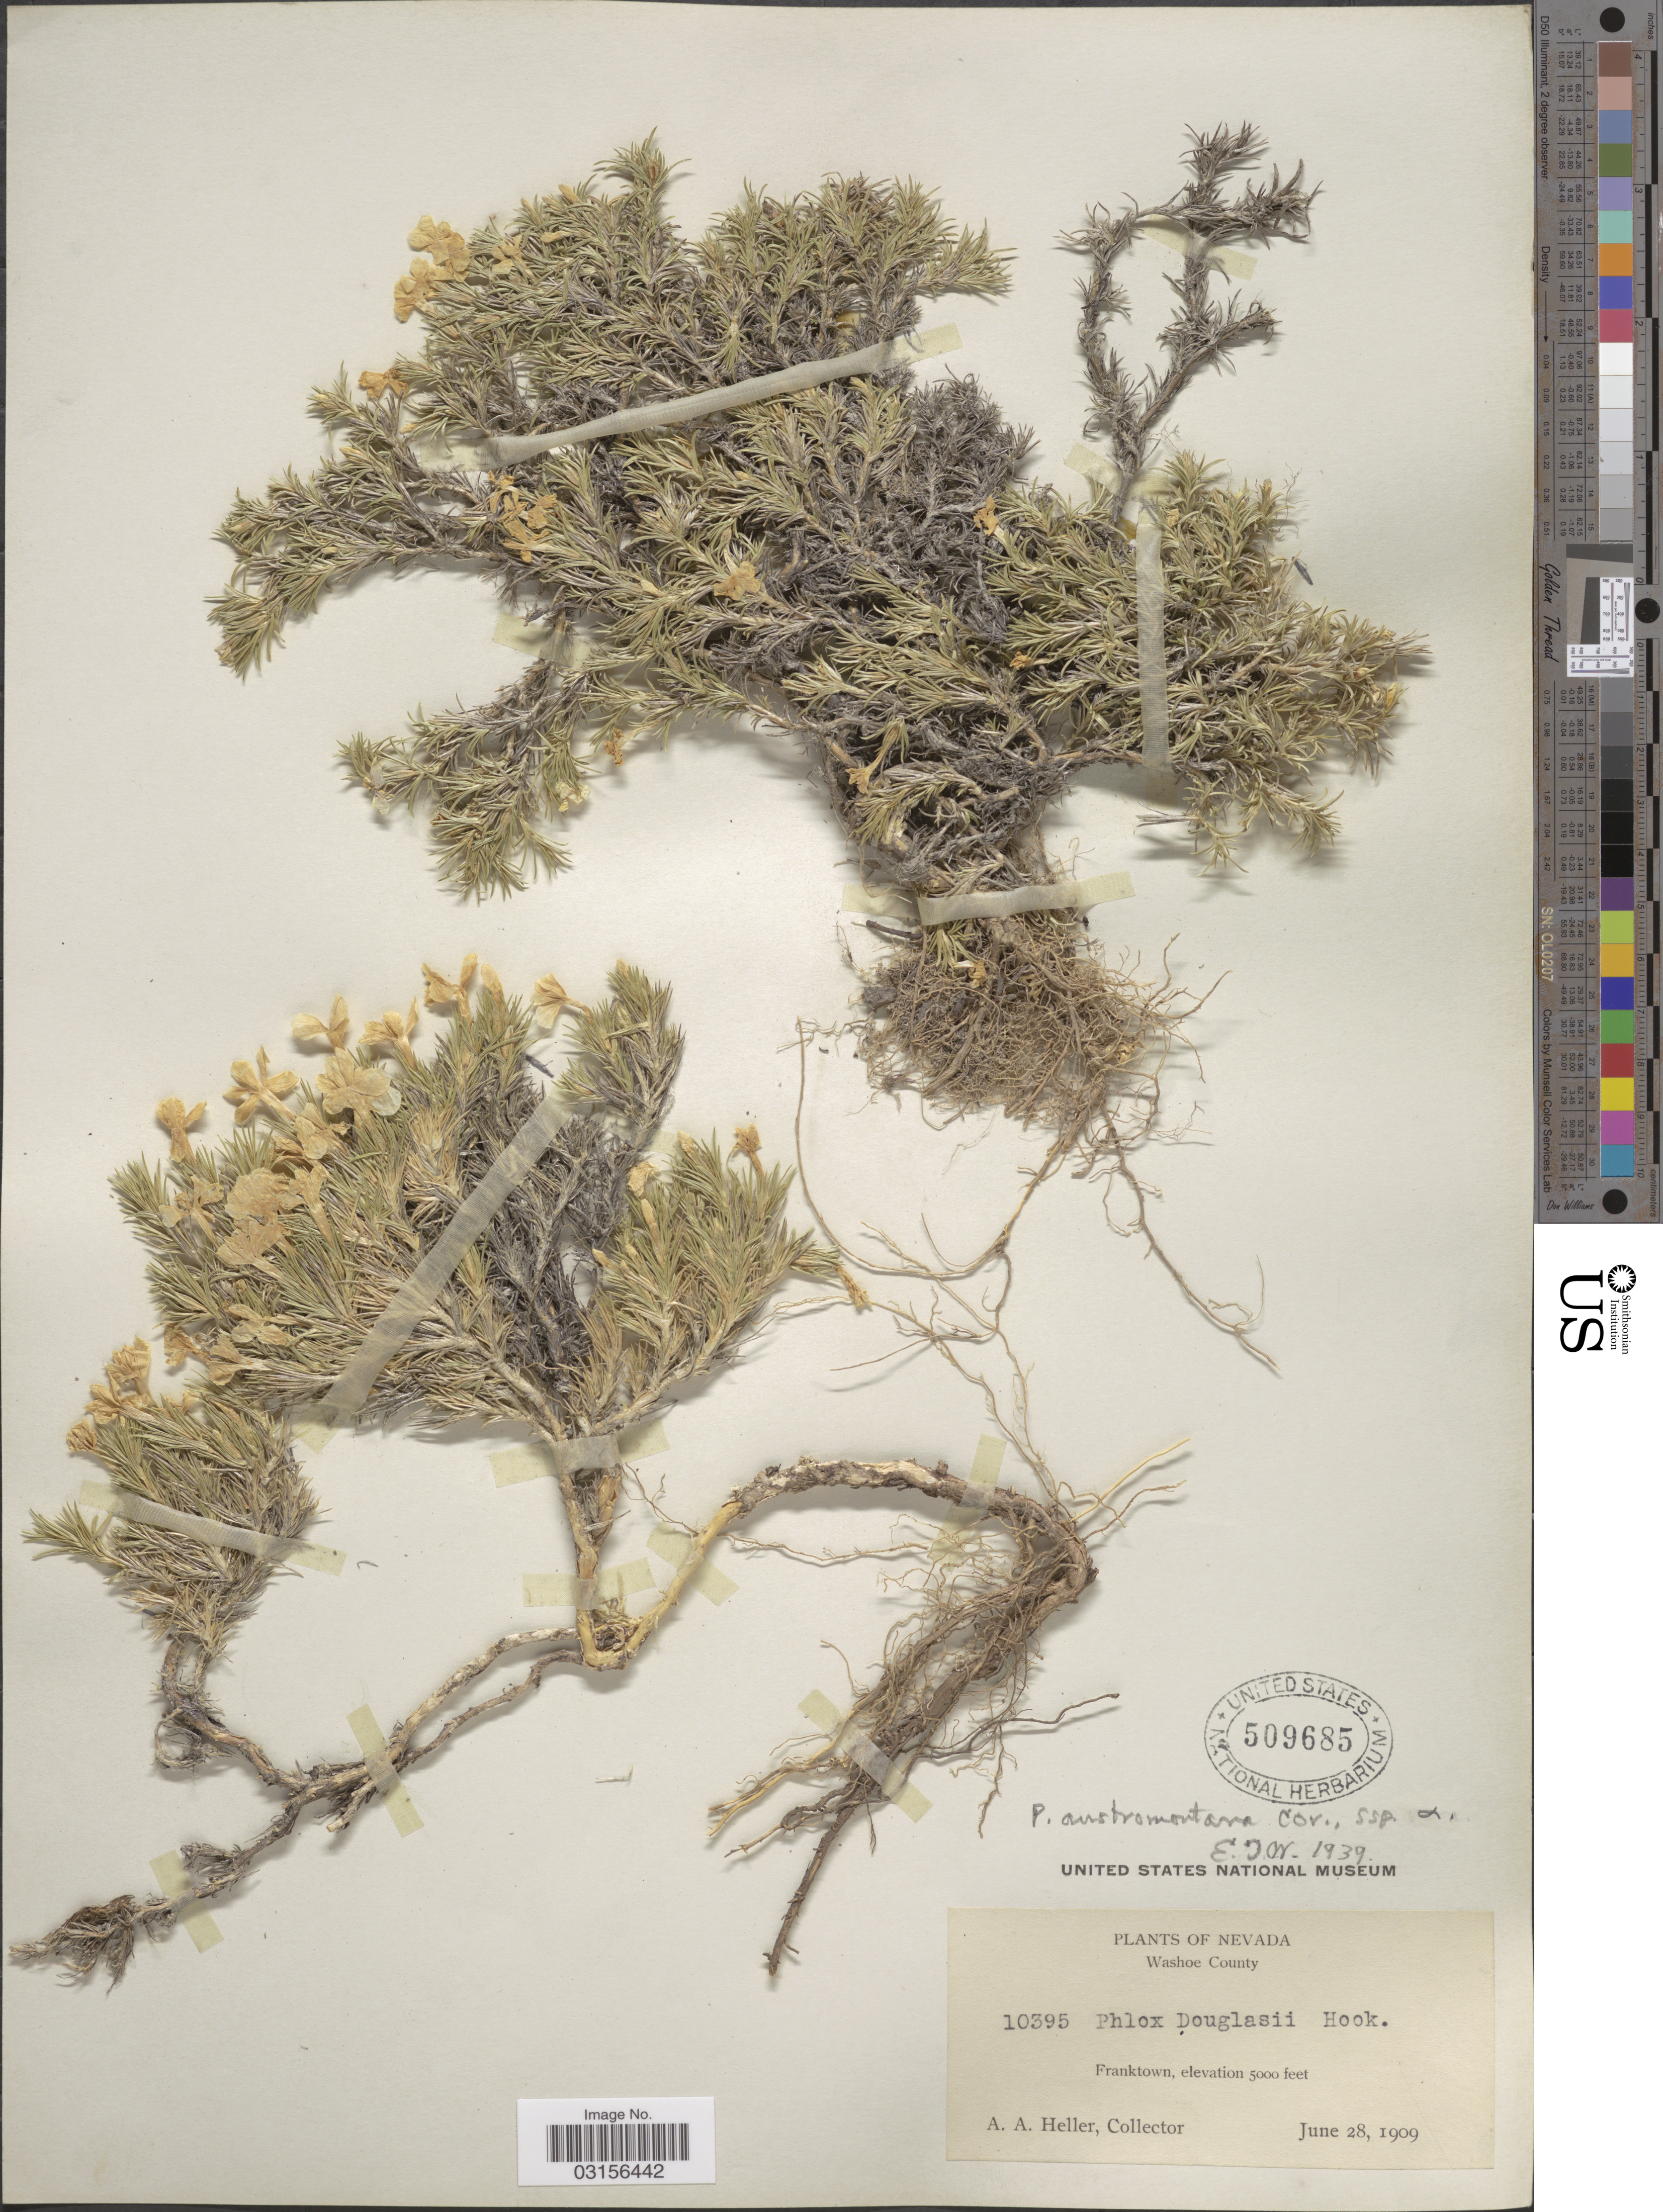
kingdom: Plantae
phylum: Tracheophyta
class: Magnoliopsida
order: Ericales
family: Polemoniaceae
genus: Phlox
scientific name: Phlox diffusa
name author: Benth.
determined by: Mayfield, M. H.; Ferguson, C. J.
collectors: A. A. Heller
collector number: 10395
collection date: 1909-06-28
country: United States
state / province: Nevada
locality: Washoe County. Franktown.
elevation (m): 1524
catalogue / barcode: US 509685